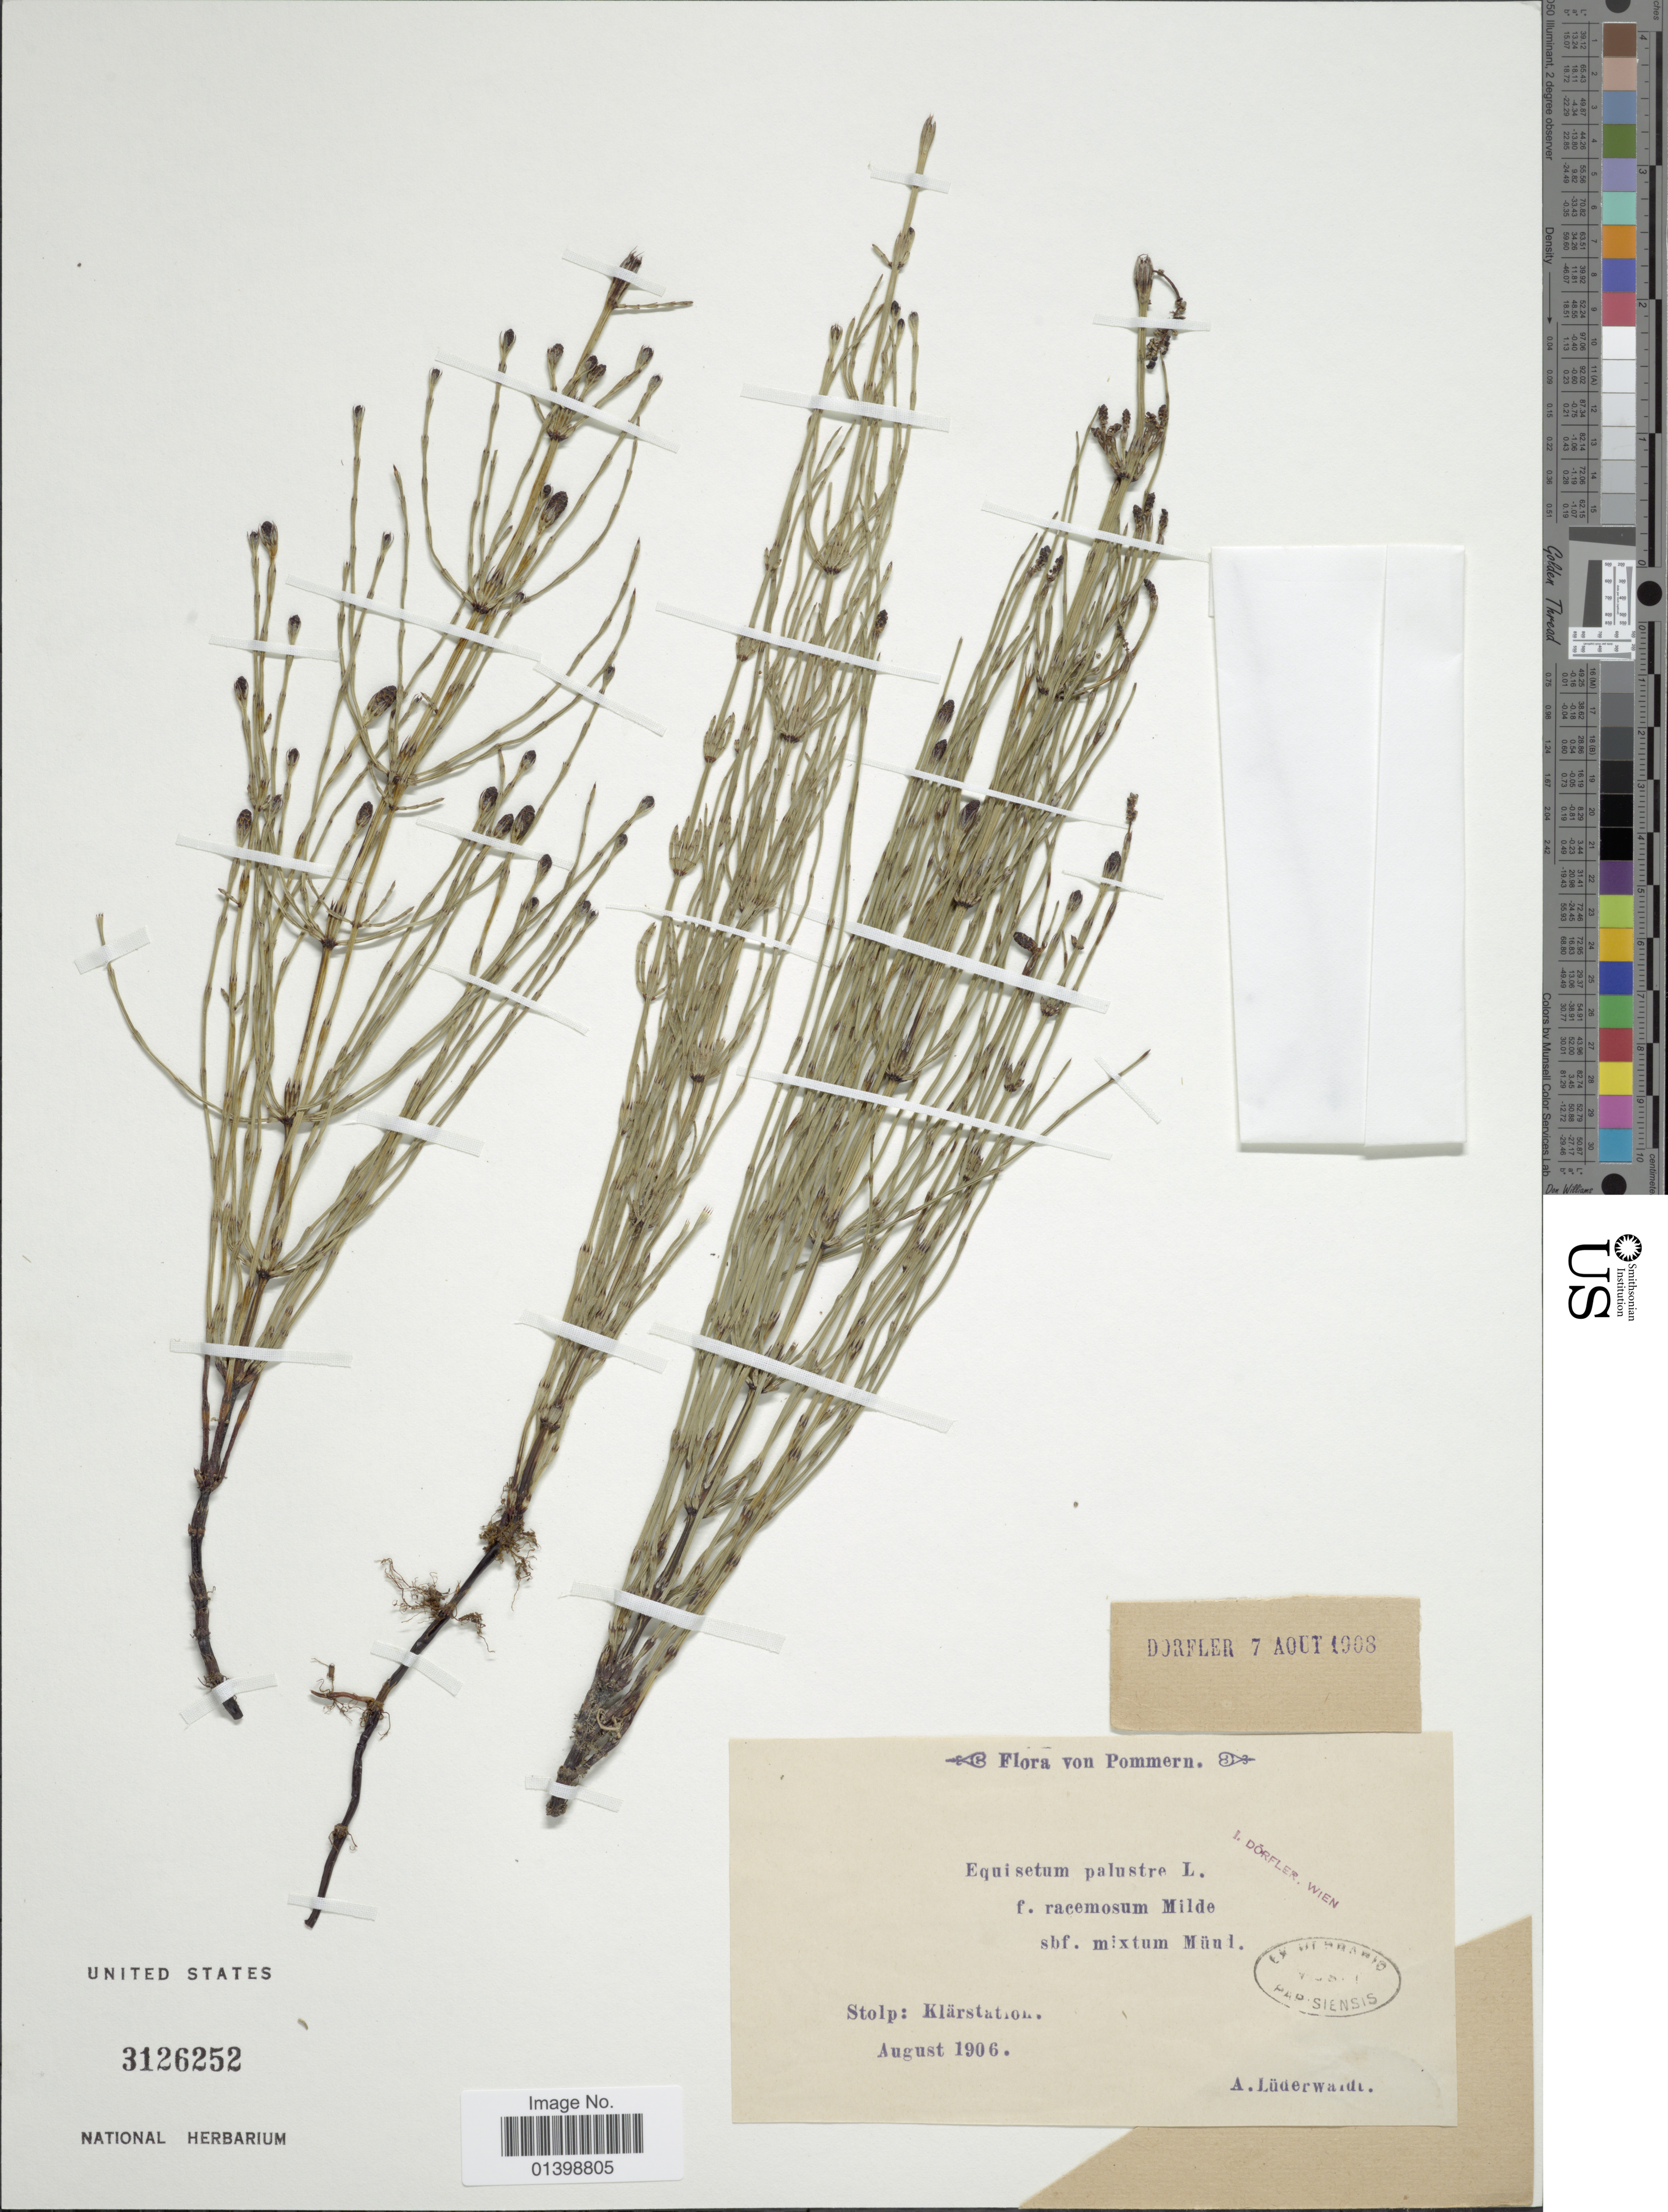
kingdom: Plantae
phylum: Tracheophyta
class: Polypodiopsida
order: Equisetales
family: Equisetaceae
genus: Equisetum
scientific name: Equisetum palustre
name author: L.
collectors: A. Lüderwaldt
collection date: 1906-08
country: Germany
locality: Pommern, Stolp: Klärstation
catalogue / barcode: US 3126252